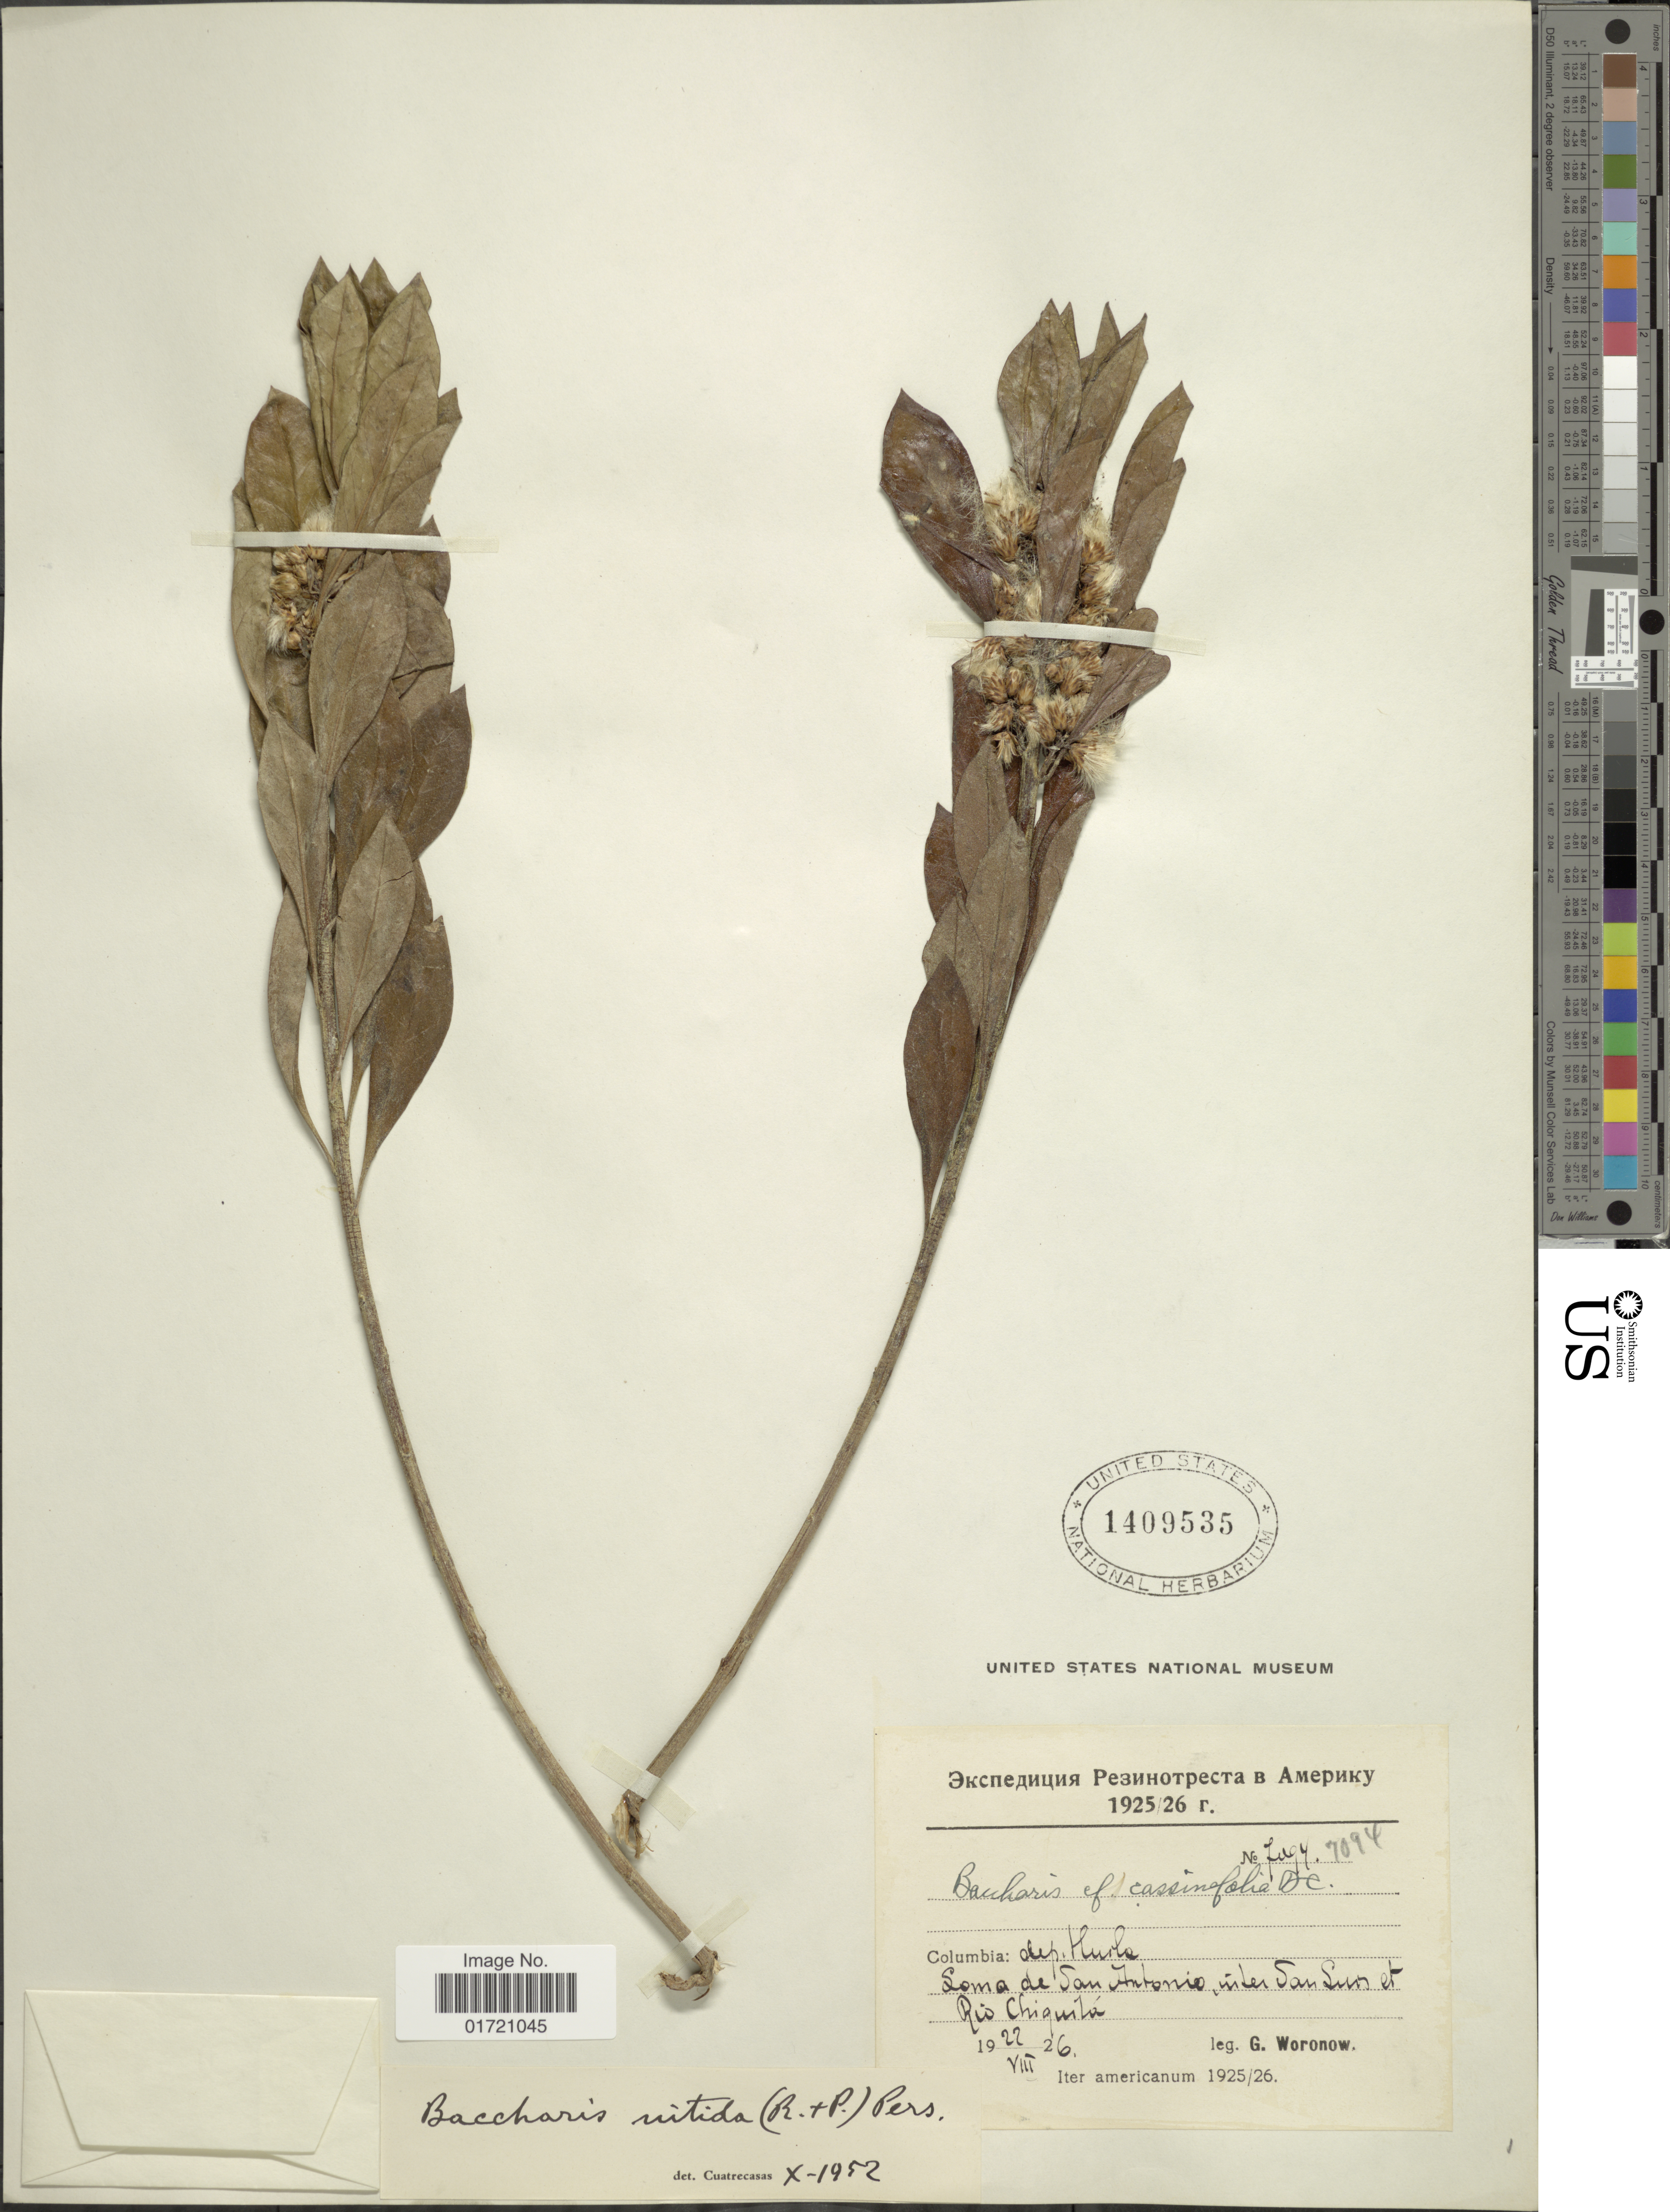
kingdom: Plantae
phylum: Tracheophyta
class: Magnoliopsida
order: Asterales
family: Asteraceae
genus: Baccharis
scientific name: Baccharis nitida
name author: (Ruiz & Pav.) Pers.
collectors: G. Woronow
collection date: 1922-08-26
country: Colombia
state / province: Huila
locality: dep. Huila. Soma de San Antonio, inter San Luis et Rio Chiquitá.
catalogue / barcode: US 1409535